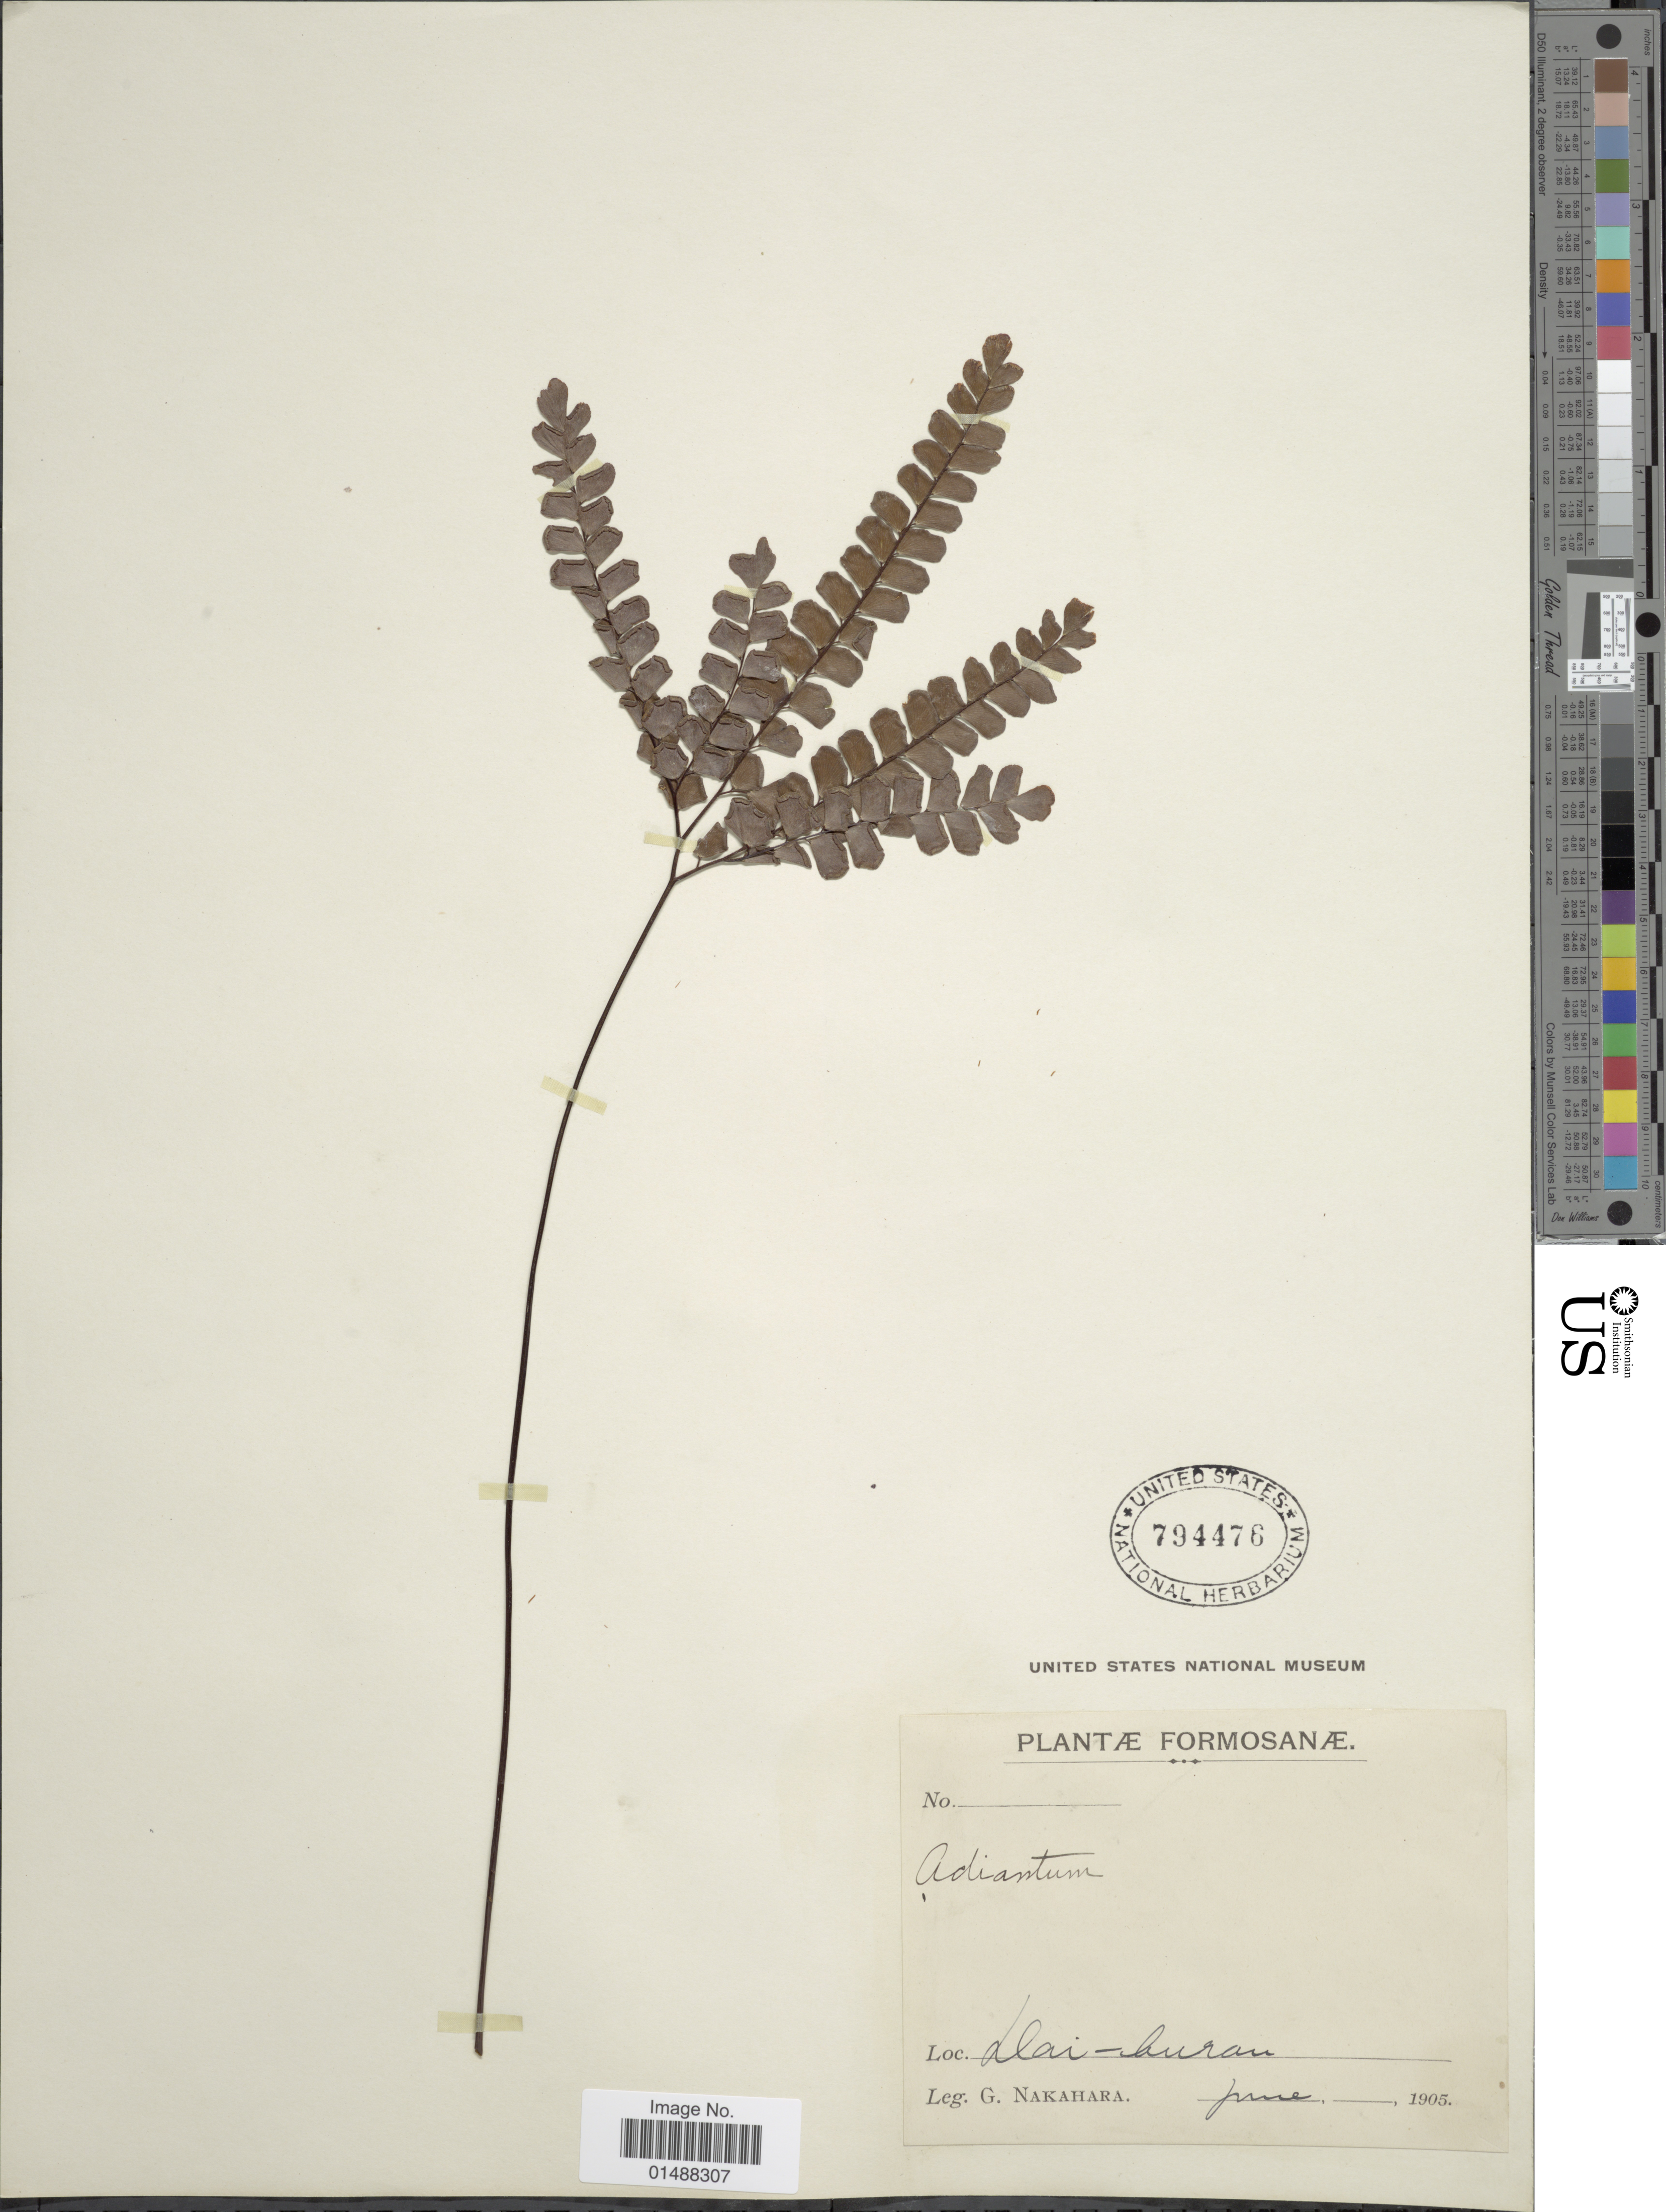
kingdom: Plantae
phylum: Tracheophyta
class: Polypodiopsida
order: Polypodiales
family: Pteridaceae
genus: Adiantum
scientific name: Adiantum flabellulatum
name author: L.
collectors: G. Nakahara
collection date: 1905-06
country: Taiwan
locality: Formosanae, Dlai-kuran. [interpreted]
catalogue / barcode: US 794476